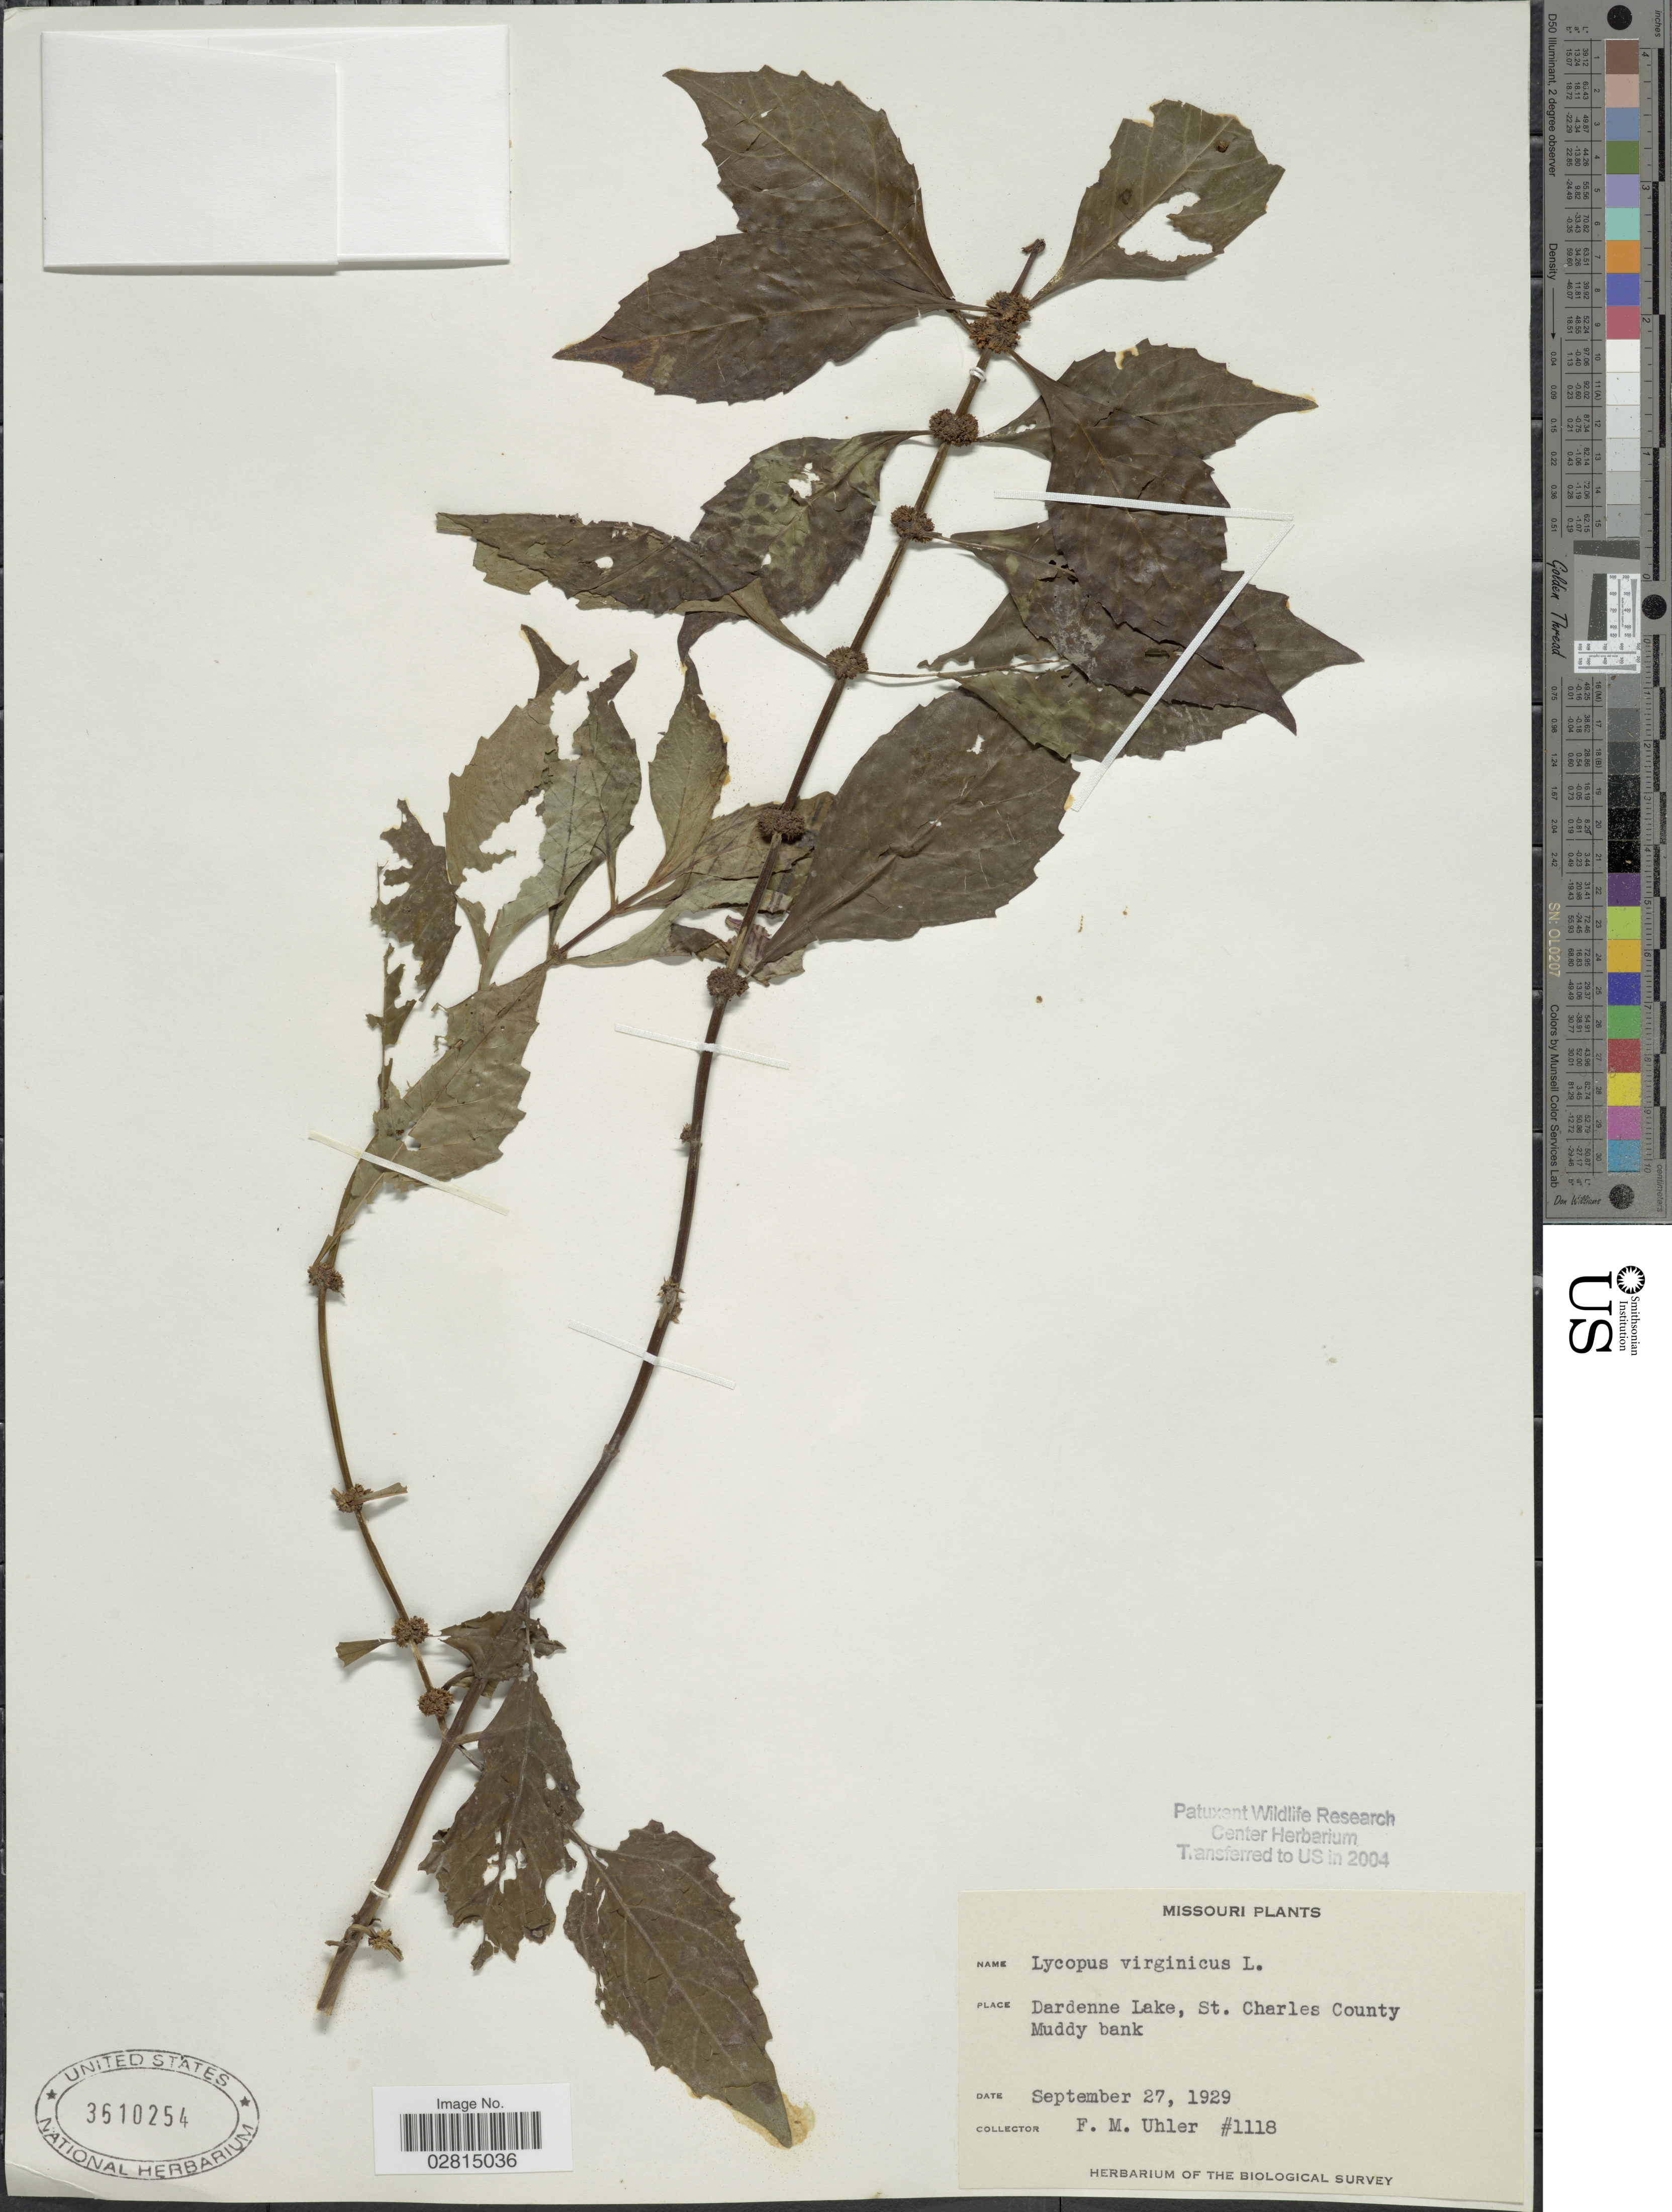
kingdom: Plantae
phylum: Tracheophyta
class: Magnoliopsida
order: Lamiales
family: Lamiaceae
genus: Lycopus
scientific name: Lycopus virginicus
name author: L.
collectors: F. M. Uhler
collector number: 1118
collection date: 1929-09-27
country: United States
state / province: Missouri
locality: Dardenne Lake, St. Charles County, Muddy bank.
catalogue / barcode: US 3610254